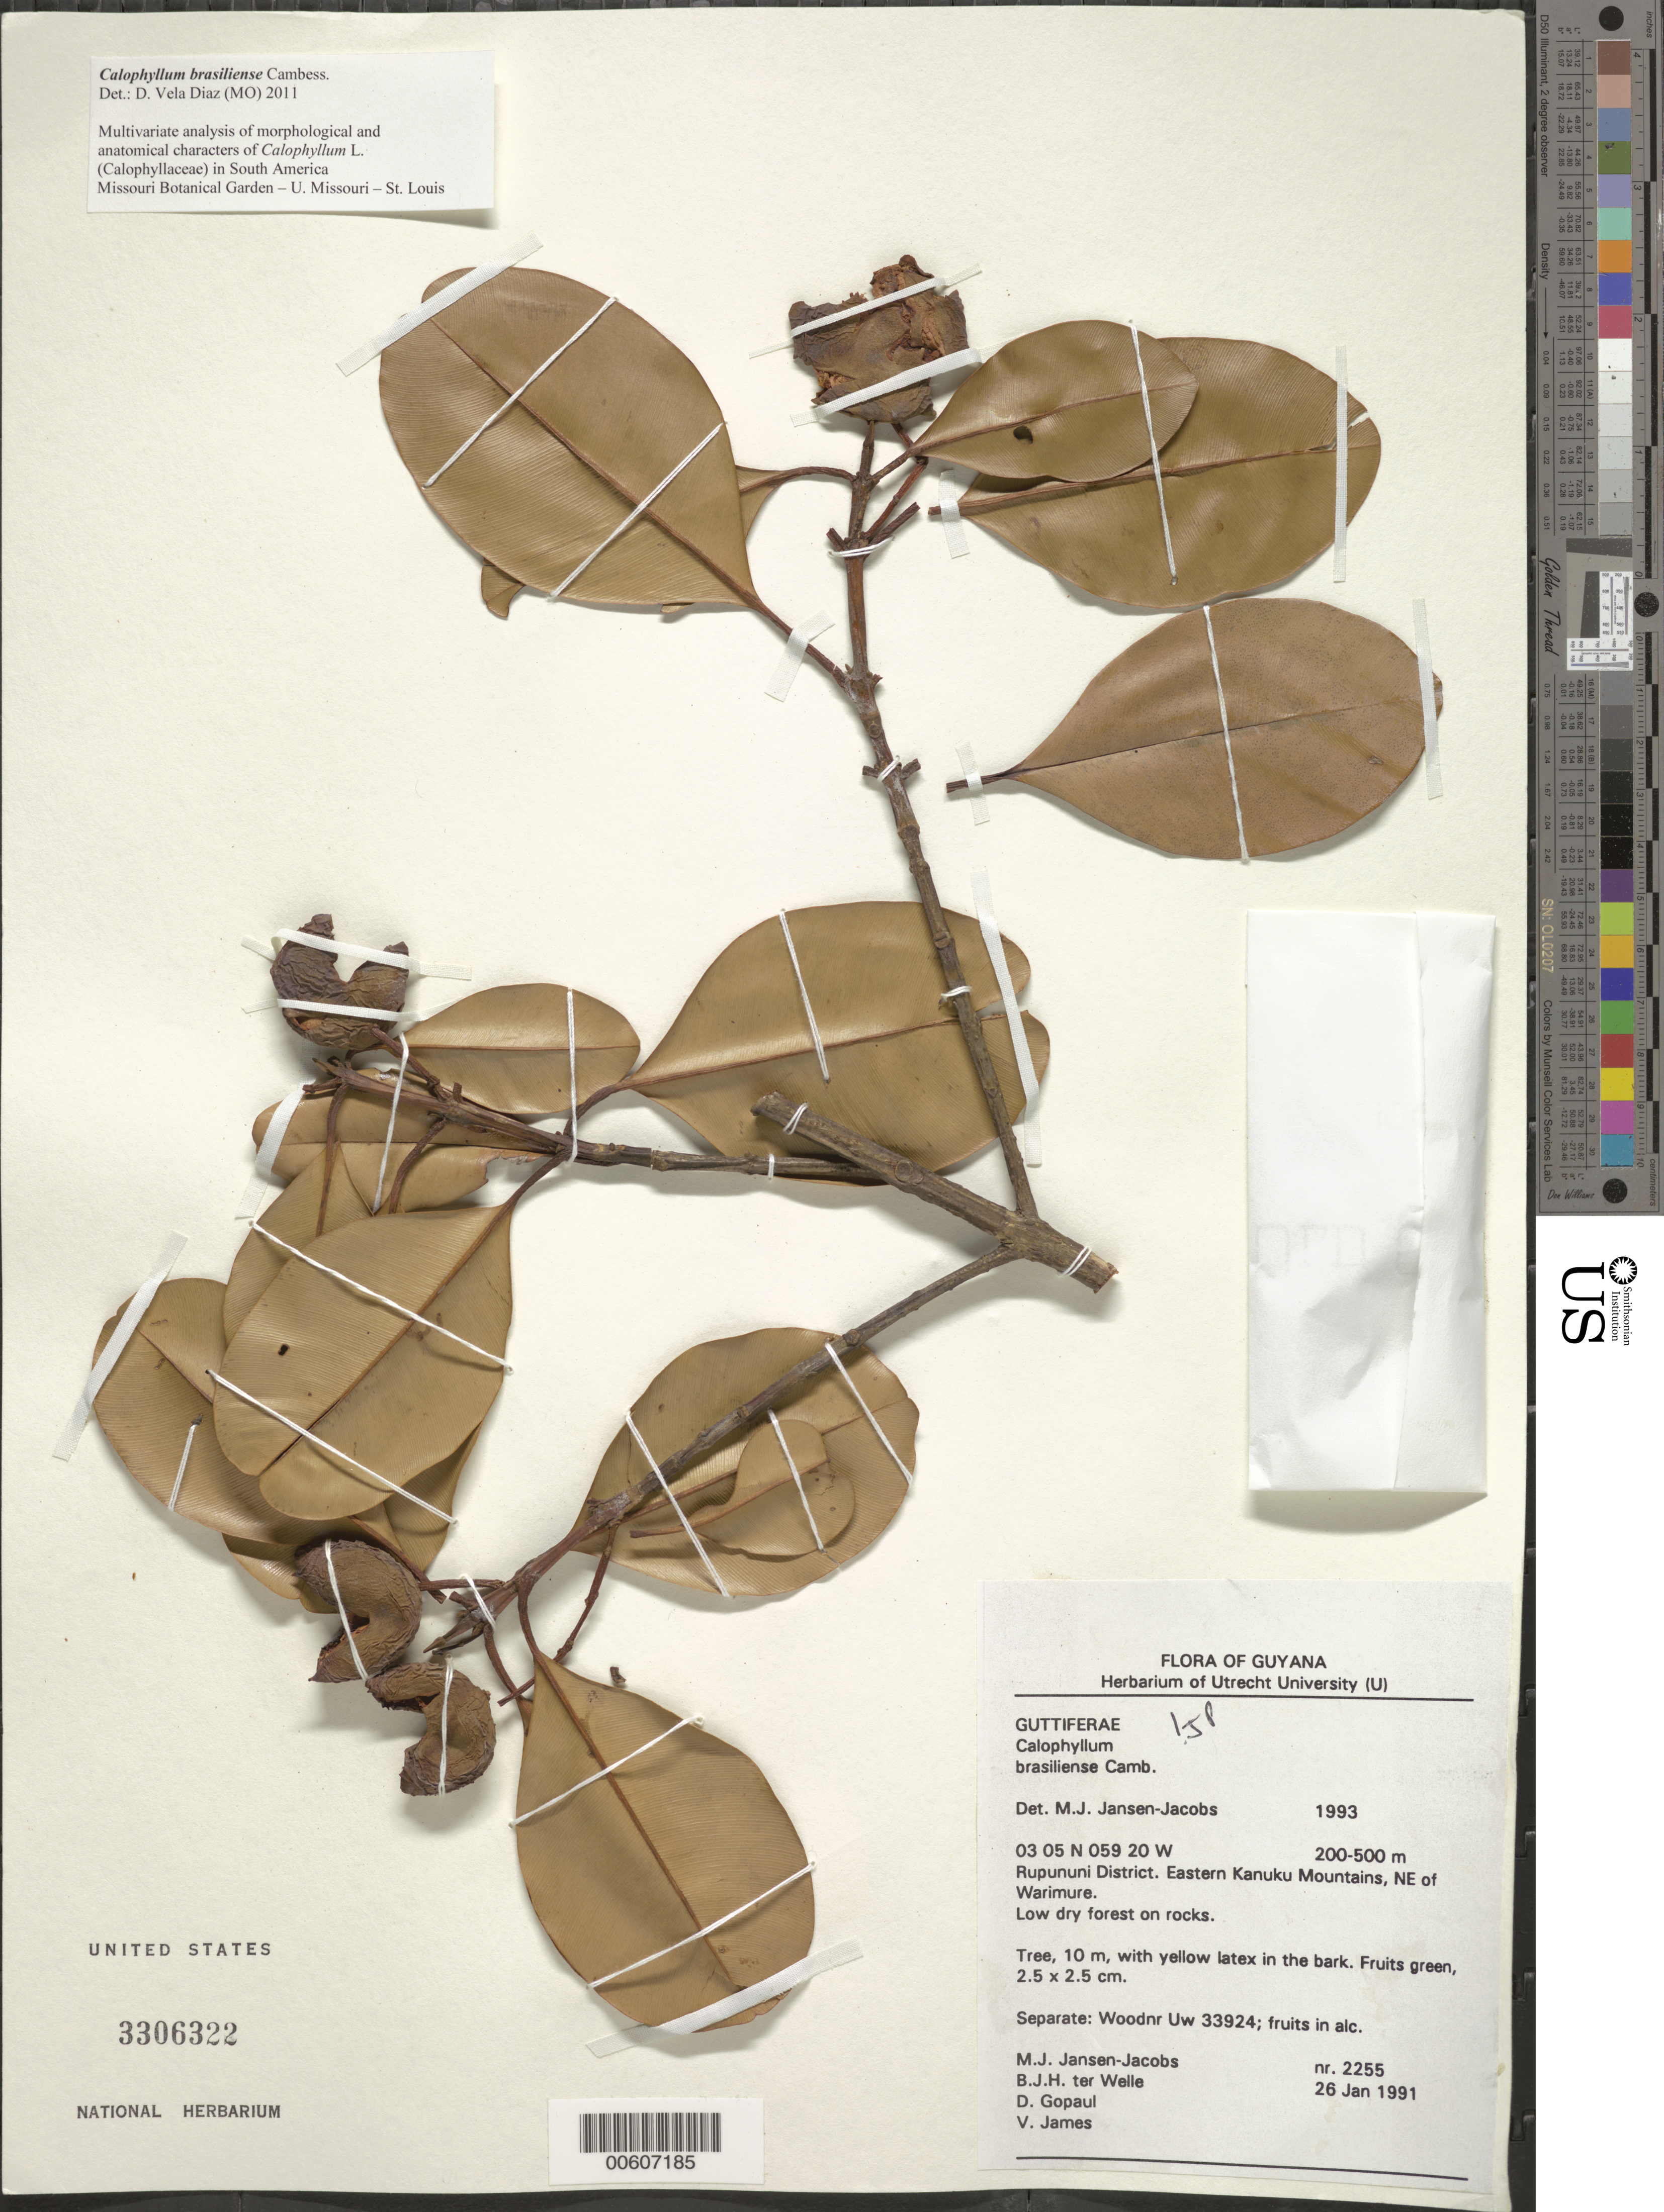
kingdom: Plantae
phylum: Tracheophyta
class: Magnoliopsida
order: Malpighiales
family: Calophyllaceae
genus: Calophyllum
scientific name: Calophyllum brasiliense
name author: Cambess.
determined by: Jansen-Jacobs, M. J., (U), Nationaal Herbarium Nederland, Utrecht University branch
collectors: M. J. Jansen-Jacobs, B. Welle, D. Gopaul & V. James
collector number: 2255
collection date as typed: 26-Jan-91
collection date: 1991-01-26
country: Guyana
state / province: U. Takutu-U. Essequibo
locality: Warimure, NE of, eastern Kanuku Mts., Rupununi District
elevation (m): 200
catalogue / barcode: US 3306322